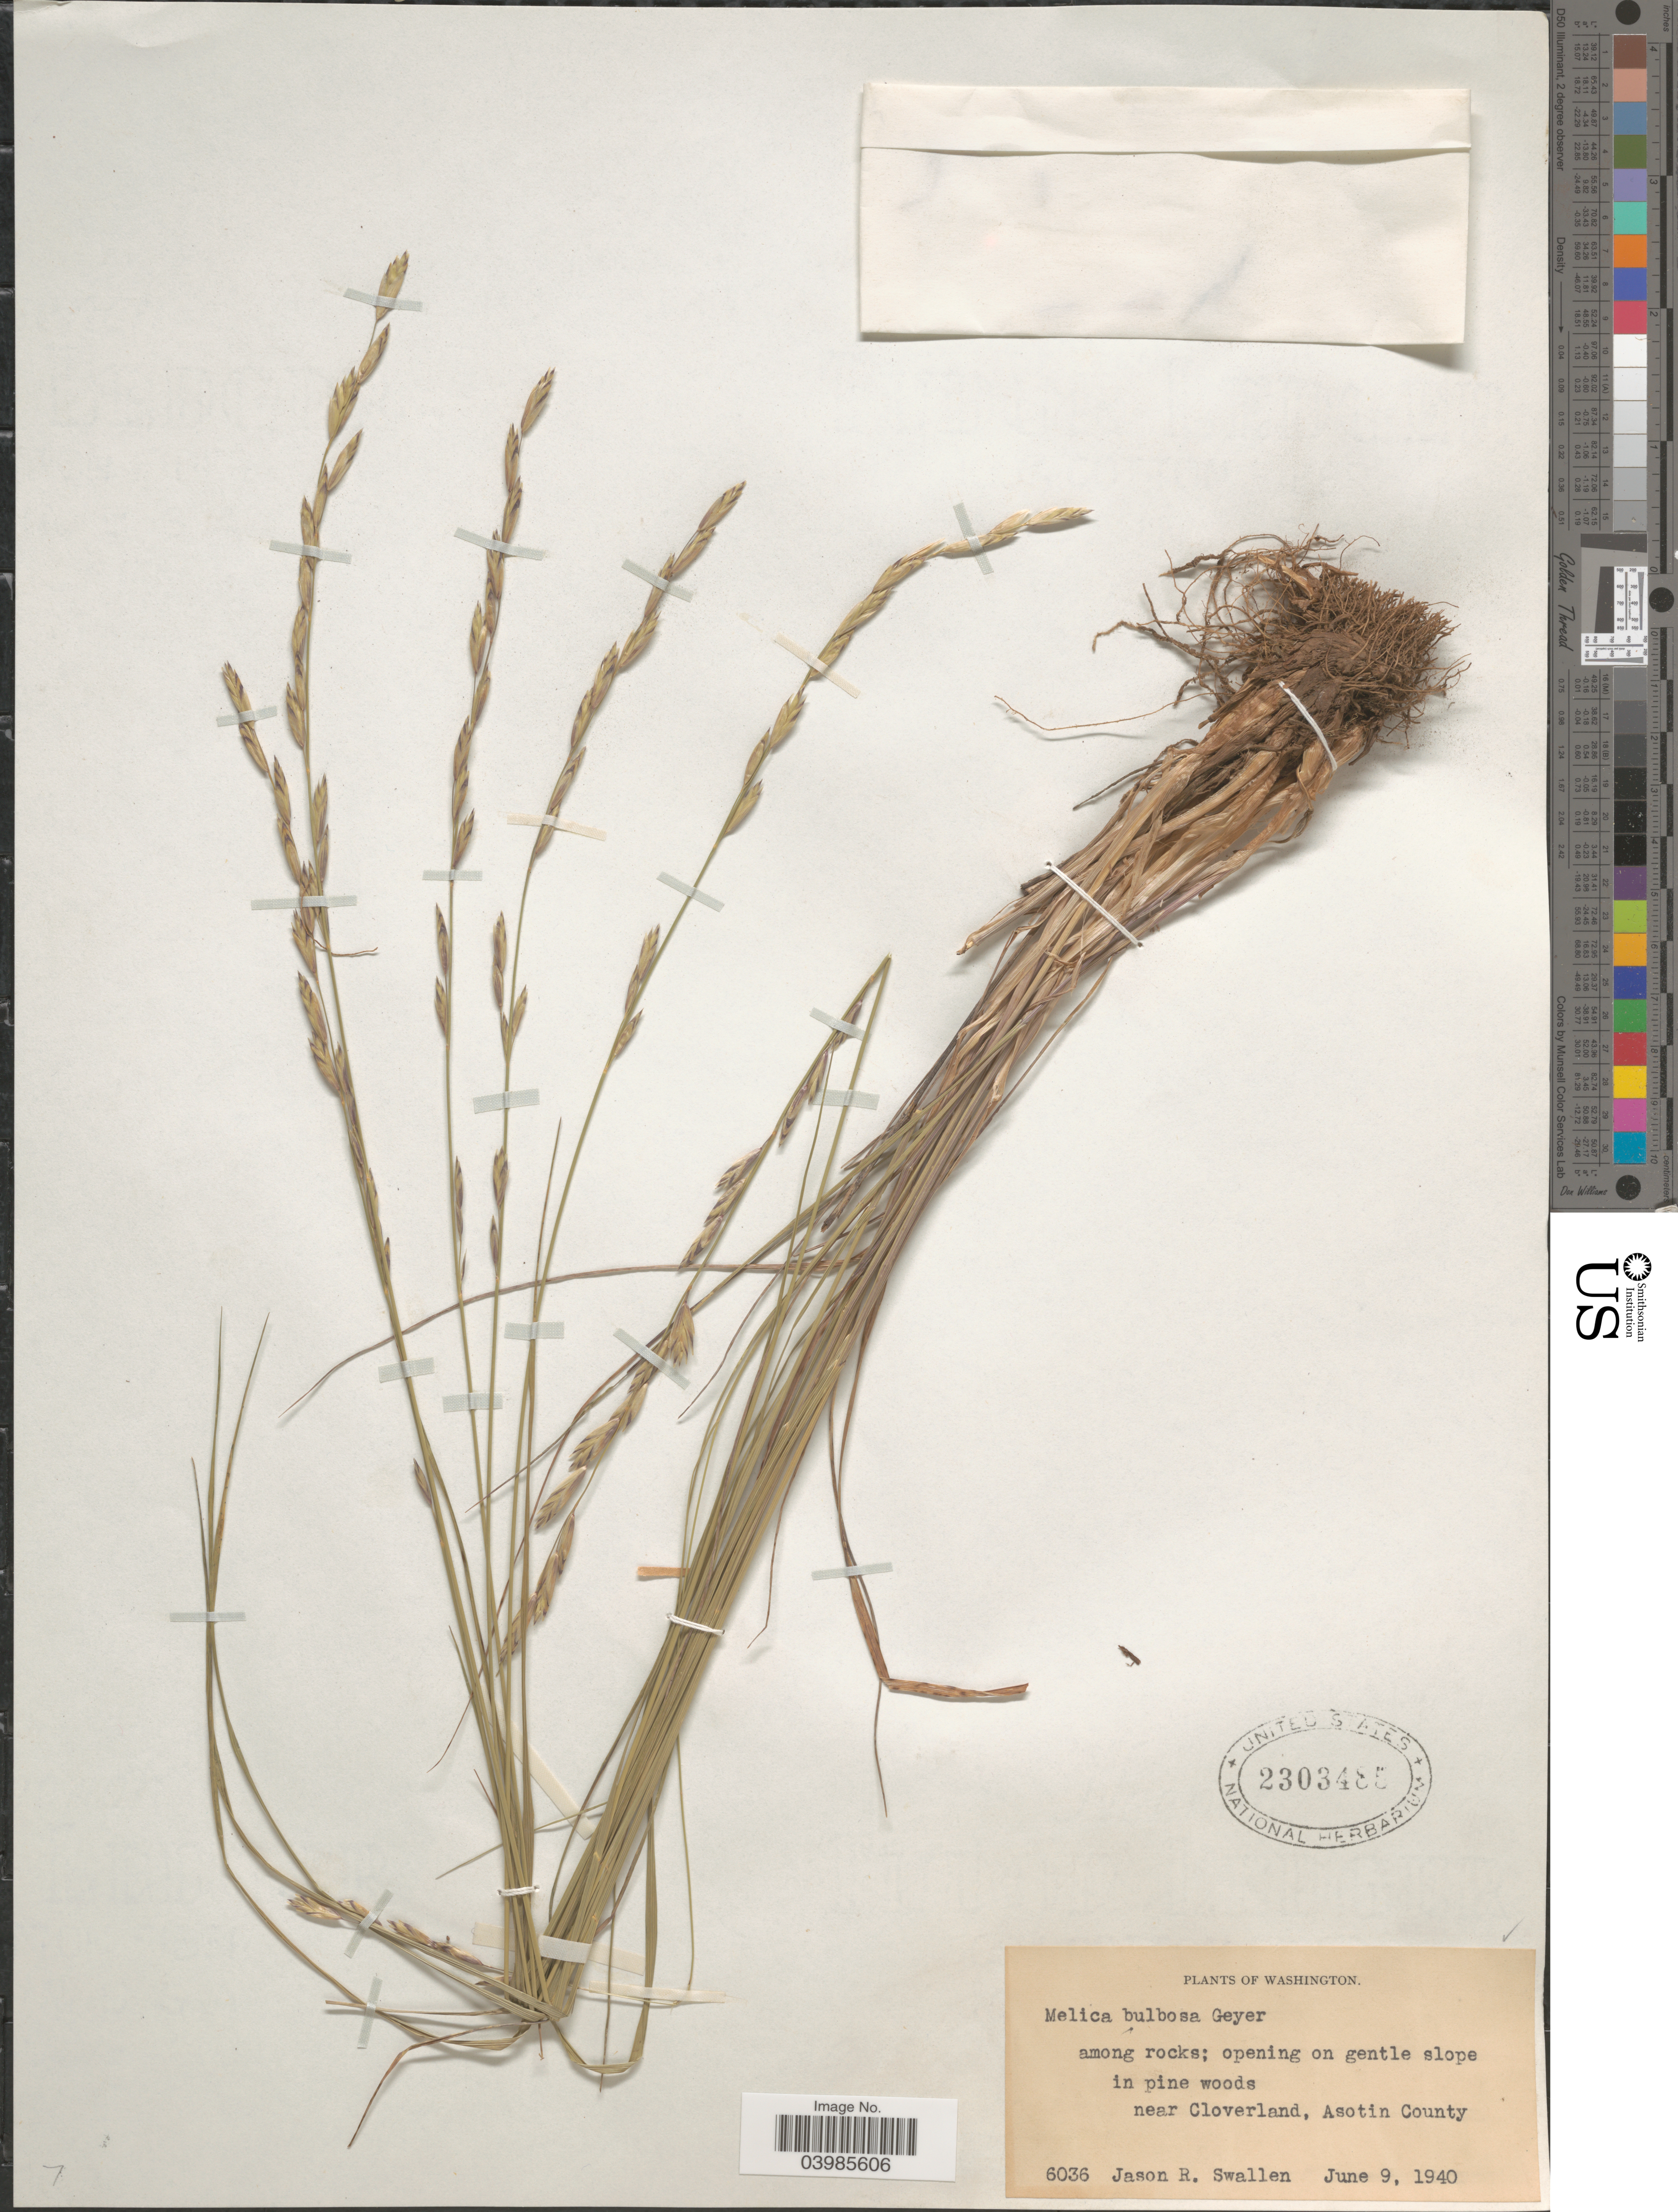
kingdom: Plantae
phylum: Tracheophyta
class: Liliopsida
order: Poales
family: Poaceae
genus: Melica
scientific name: Melica bulbosa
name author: Geyer ex Porter & J.M. Coult.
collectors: J. R. Swallen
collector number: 6036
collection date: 1940-06-09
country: United States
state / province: Washington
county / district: Asotin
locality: Near Cloverland, Asotin County.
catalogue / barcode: US 2303485